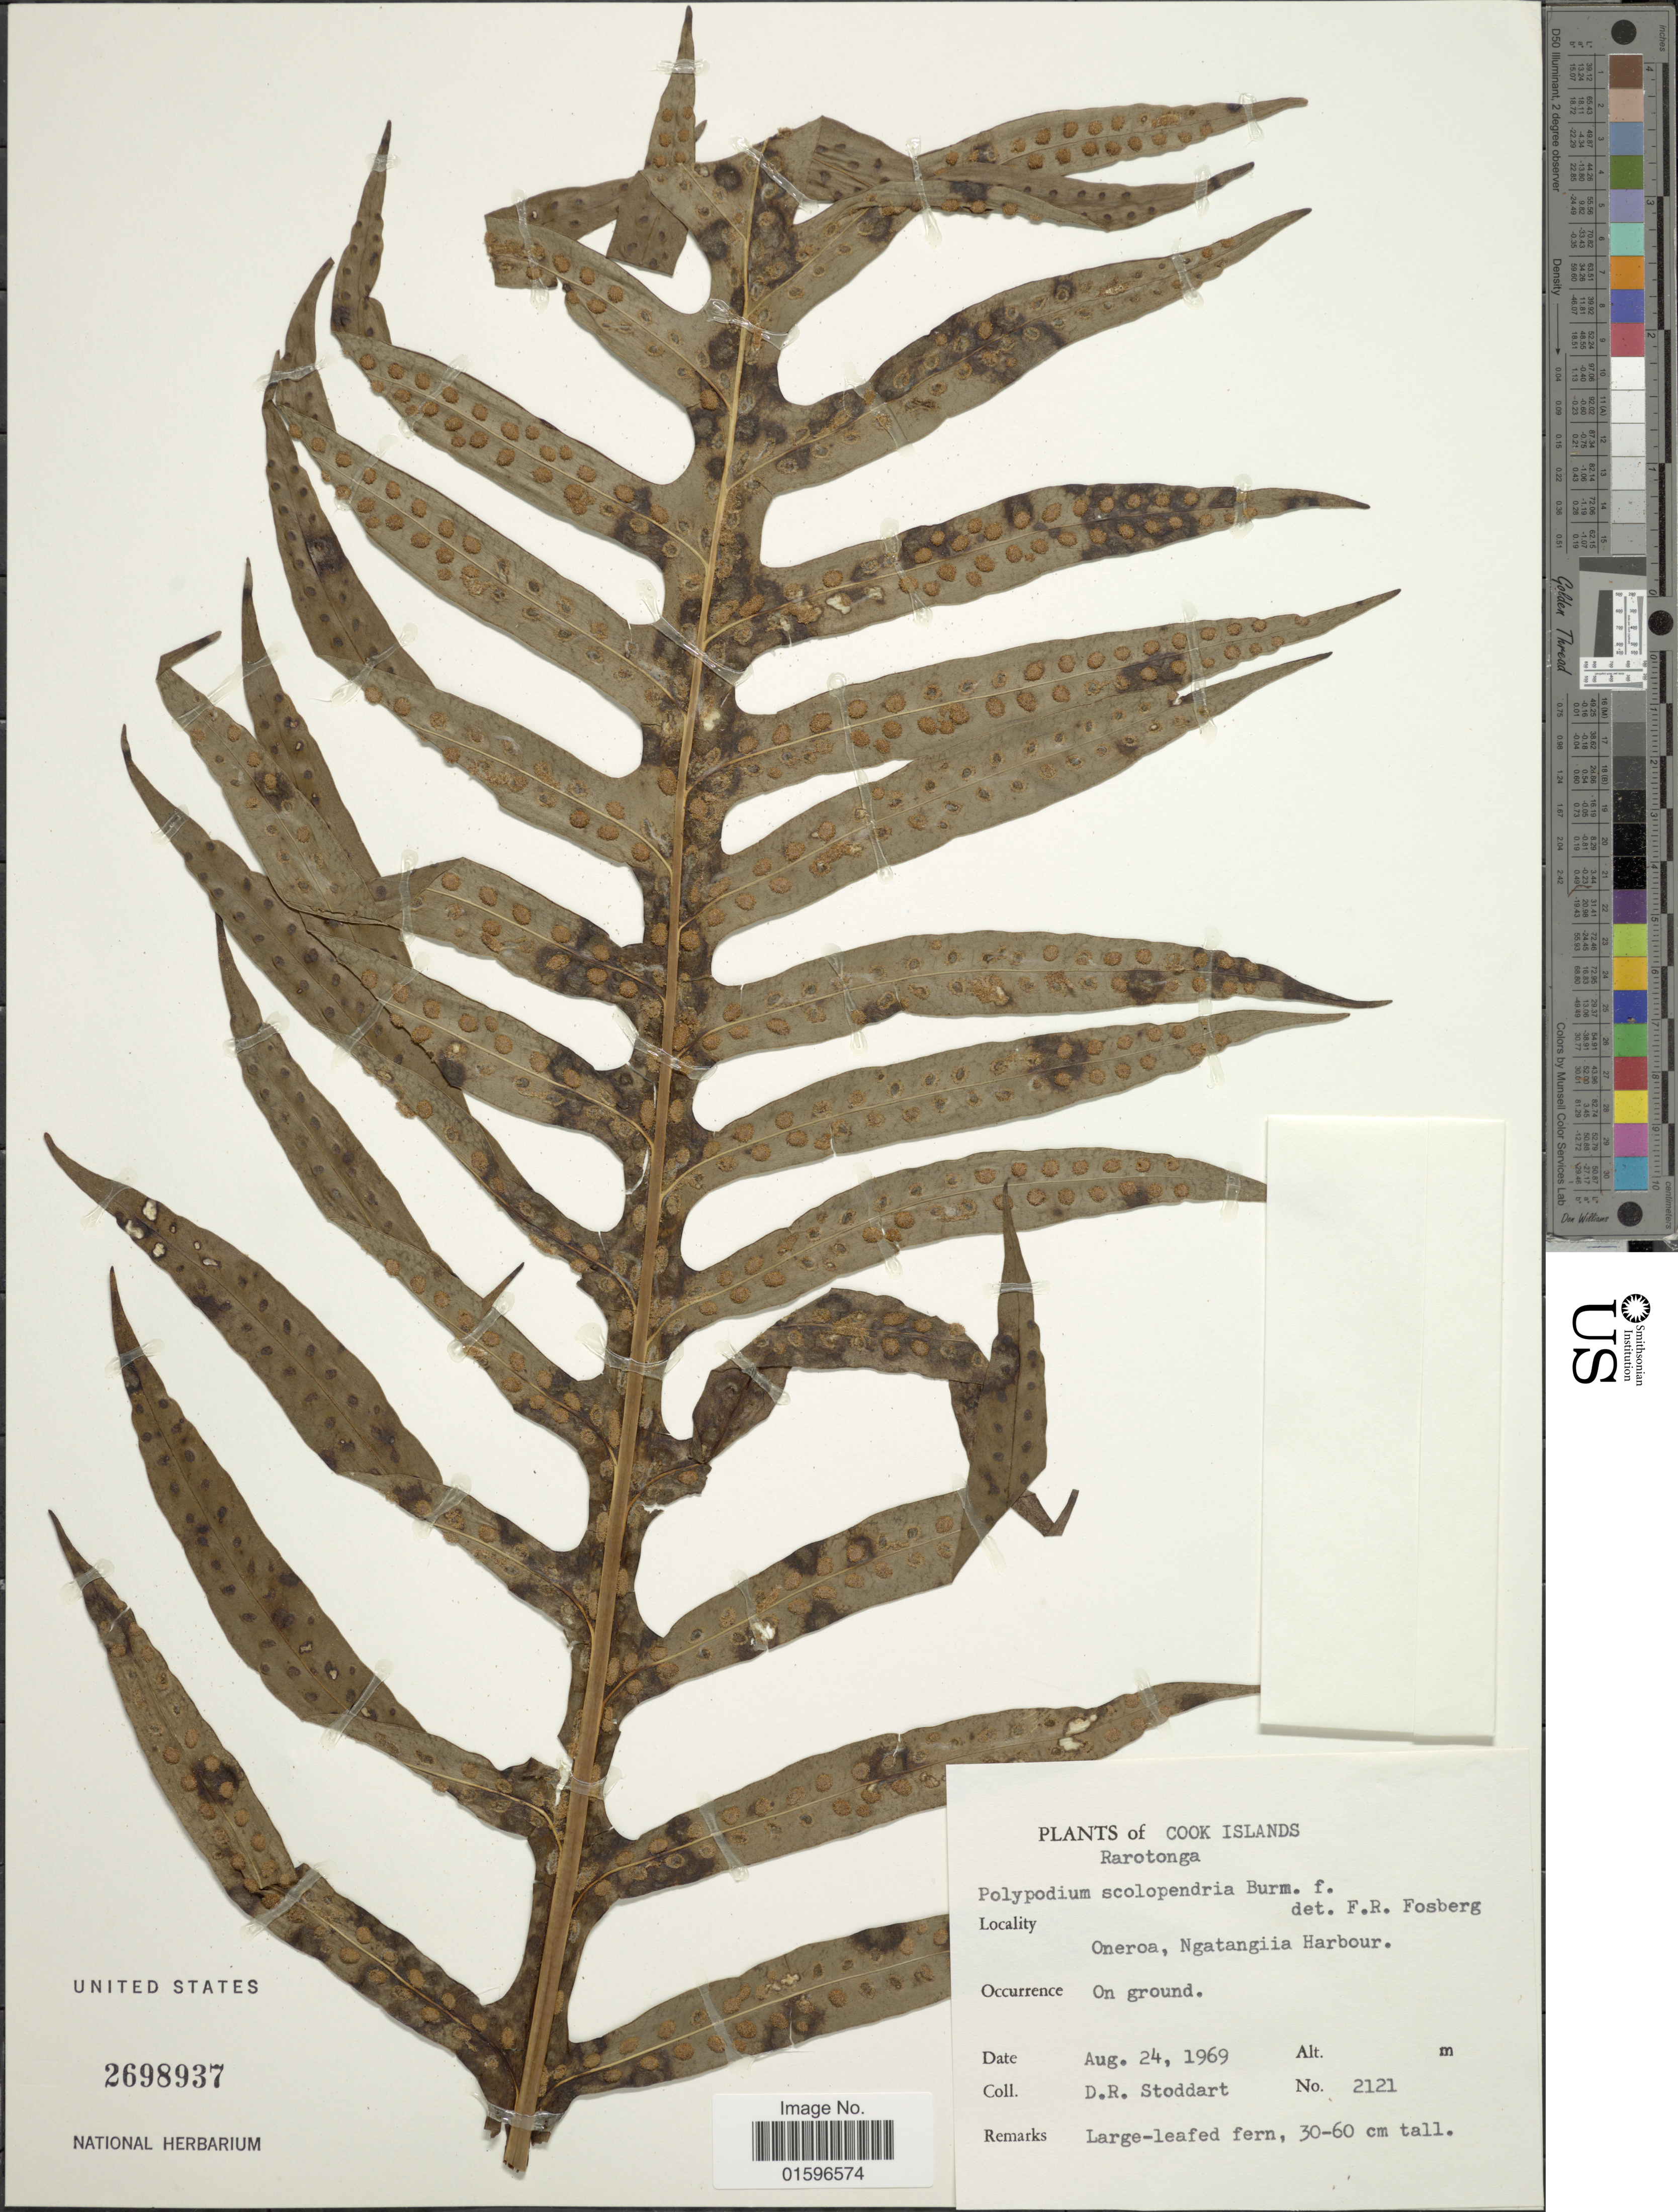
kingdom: Plantae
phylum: Tracheophyta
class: Polypodiopsida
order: Polypodiales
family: Polypodiaceae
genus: Polypodium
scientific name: Polypodium scolopendria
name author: Burm. f.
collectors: D. R. Stoddart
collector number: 2121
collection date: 1969-08-24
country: Cook Islands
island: Rarotonga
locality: Rarotonga, Oneroa, Ngatangiia Harbour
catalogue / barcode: US 2698937